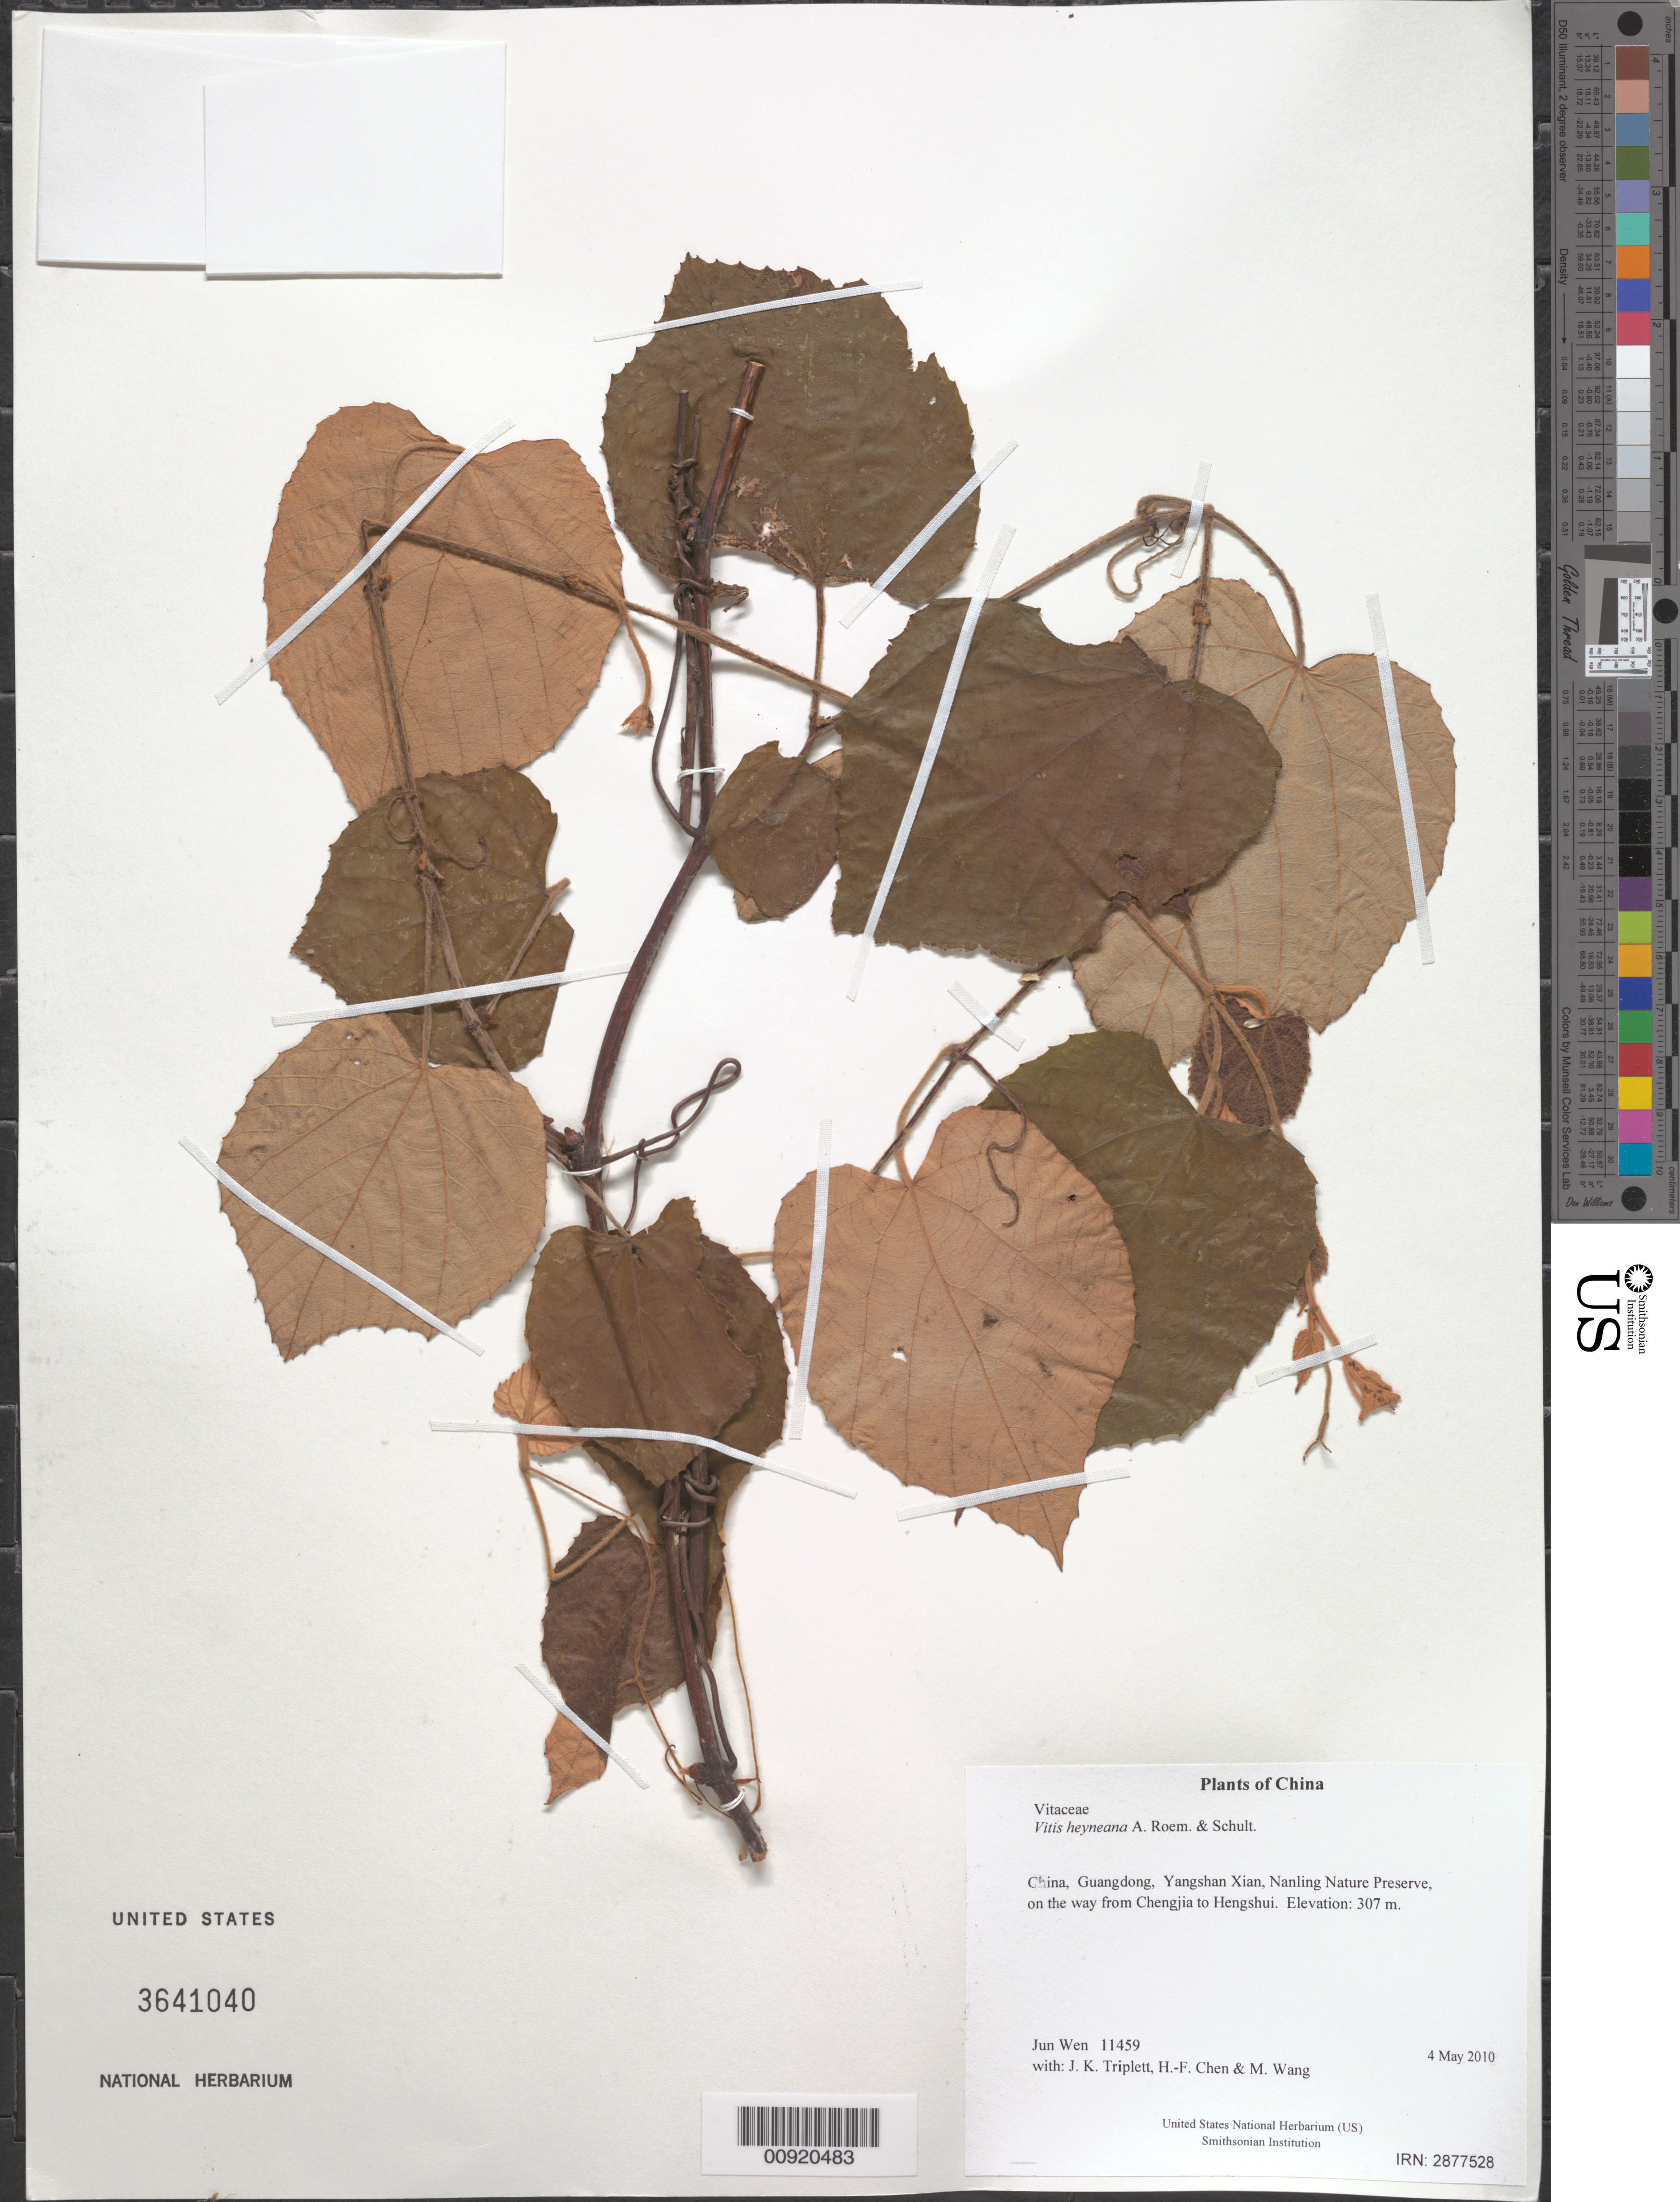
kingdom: Plantae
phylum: Tracheophyta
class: Magnoliopsida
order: Vitales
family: Vitaceae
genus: Vitis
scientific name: Vitis heyneana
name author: A. Roem. & Schult.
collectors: J. Wen, J. K. Triplett, H.-F. Chen & M. Wang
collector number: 11459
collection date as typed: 4 May 2010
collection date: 2010-05-04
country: China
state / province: Guangdong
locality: Yangshan Xian, Nanling Nature Preserve, on the way from Chengjia to Hengshui.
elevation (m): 307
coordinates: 24 50.674 N, 112 52.418 E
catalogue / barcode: US 3641040